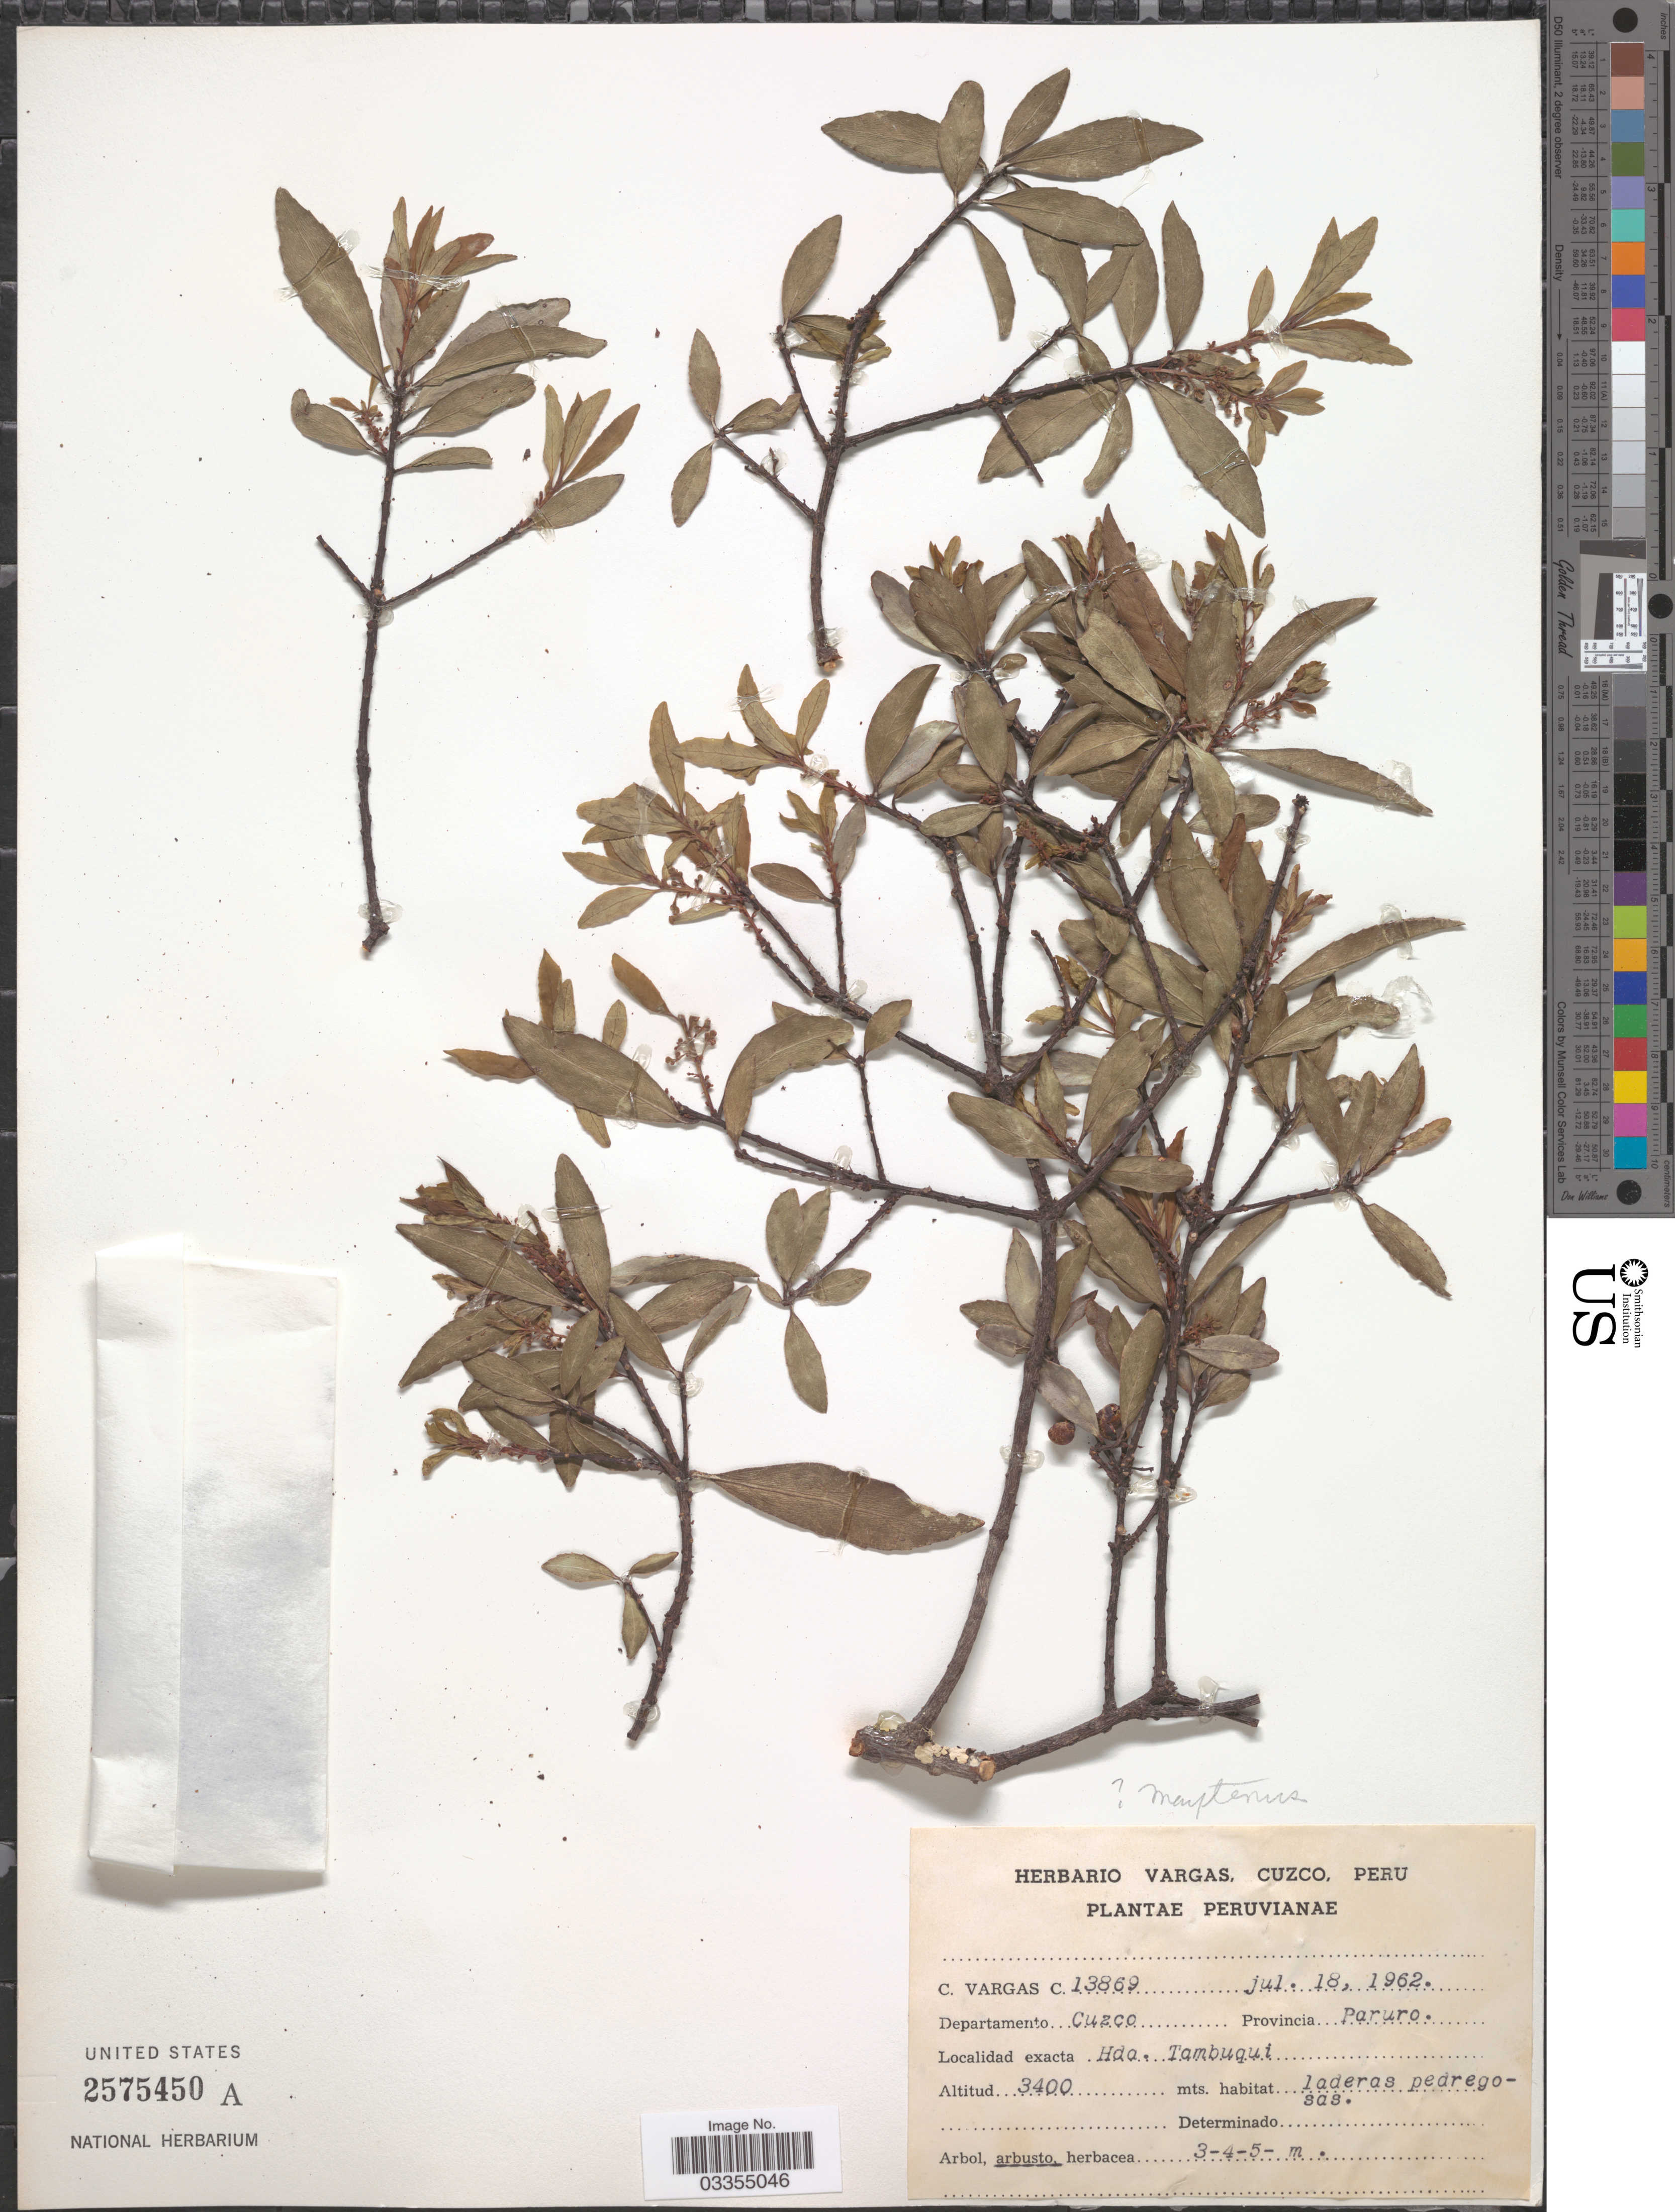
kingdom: Plantae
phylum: Tracheophyta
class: Magnoliopsida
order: Celastrales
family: Celastraceae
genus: Maytenus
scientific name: Maytenus sp.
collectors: C. Vargas Calderón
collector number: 13869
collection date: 1962-07-18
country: Peru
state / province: Cusco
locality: Departamento Cuzco. Provincia Paruro. Hda. Tambuqui.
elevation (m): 3400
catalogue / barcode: US 2575450A